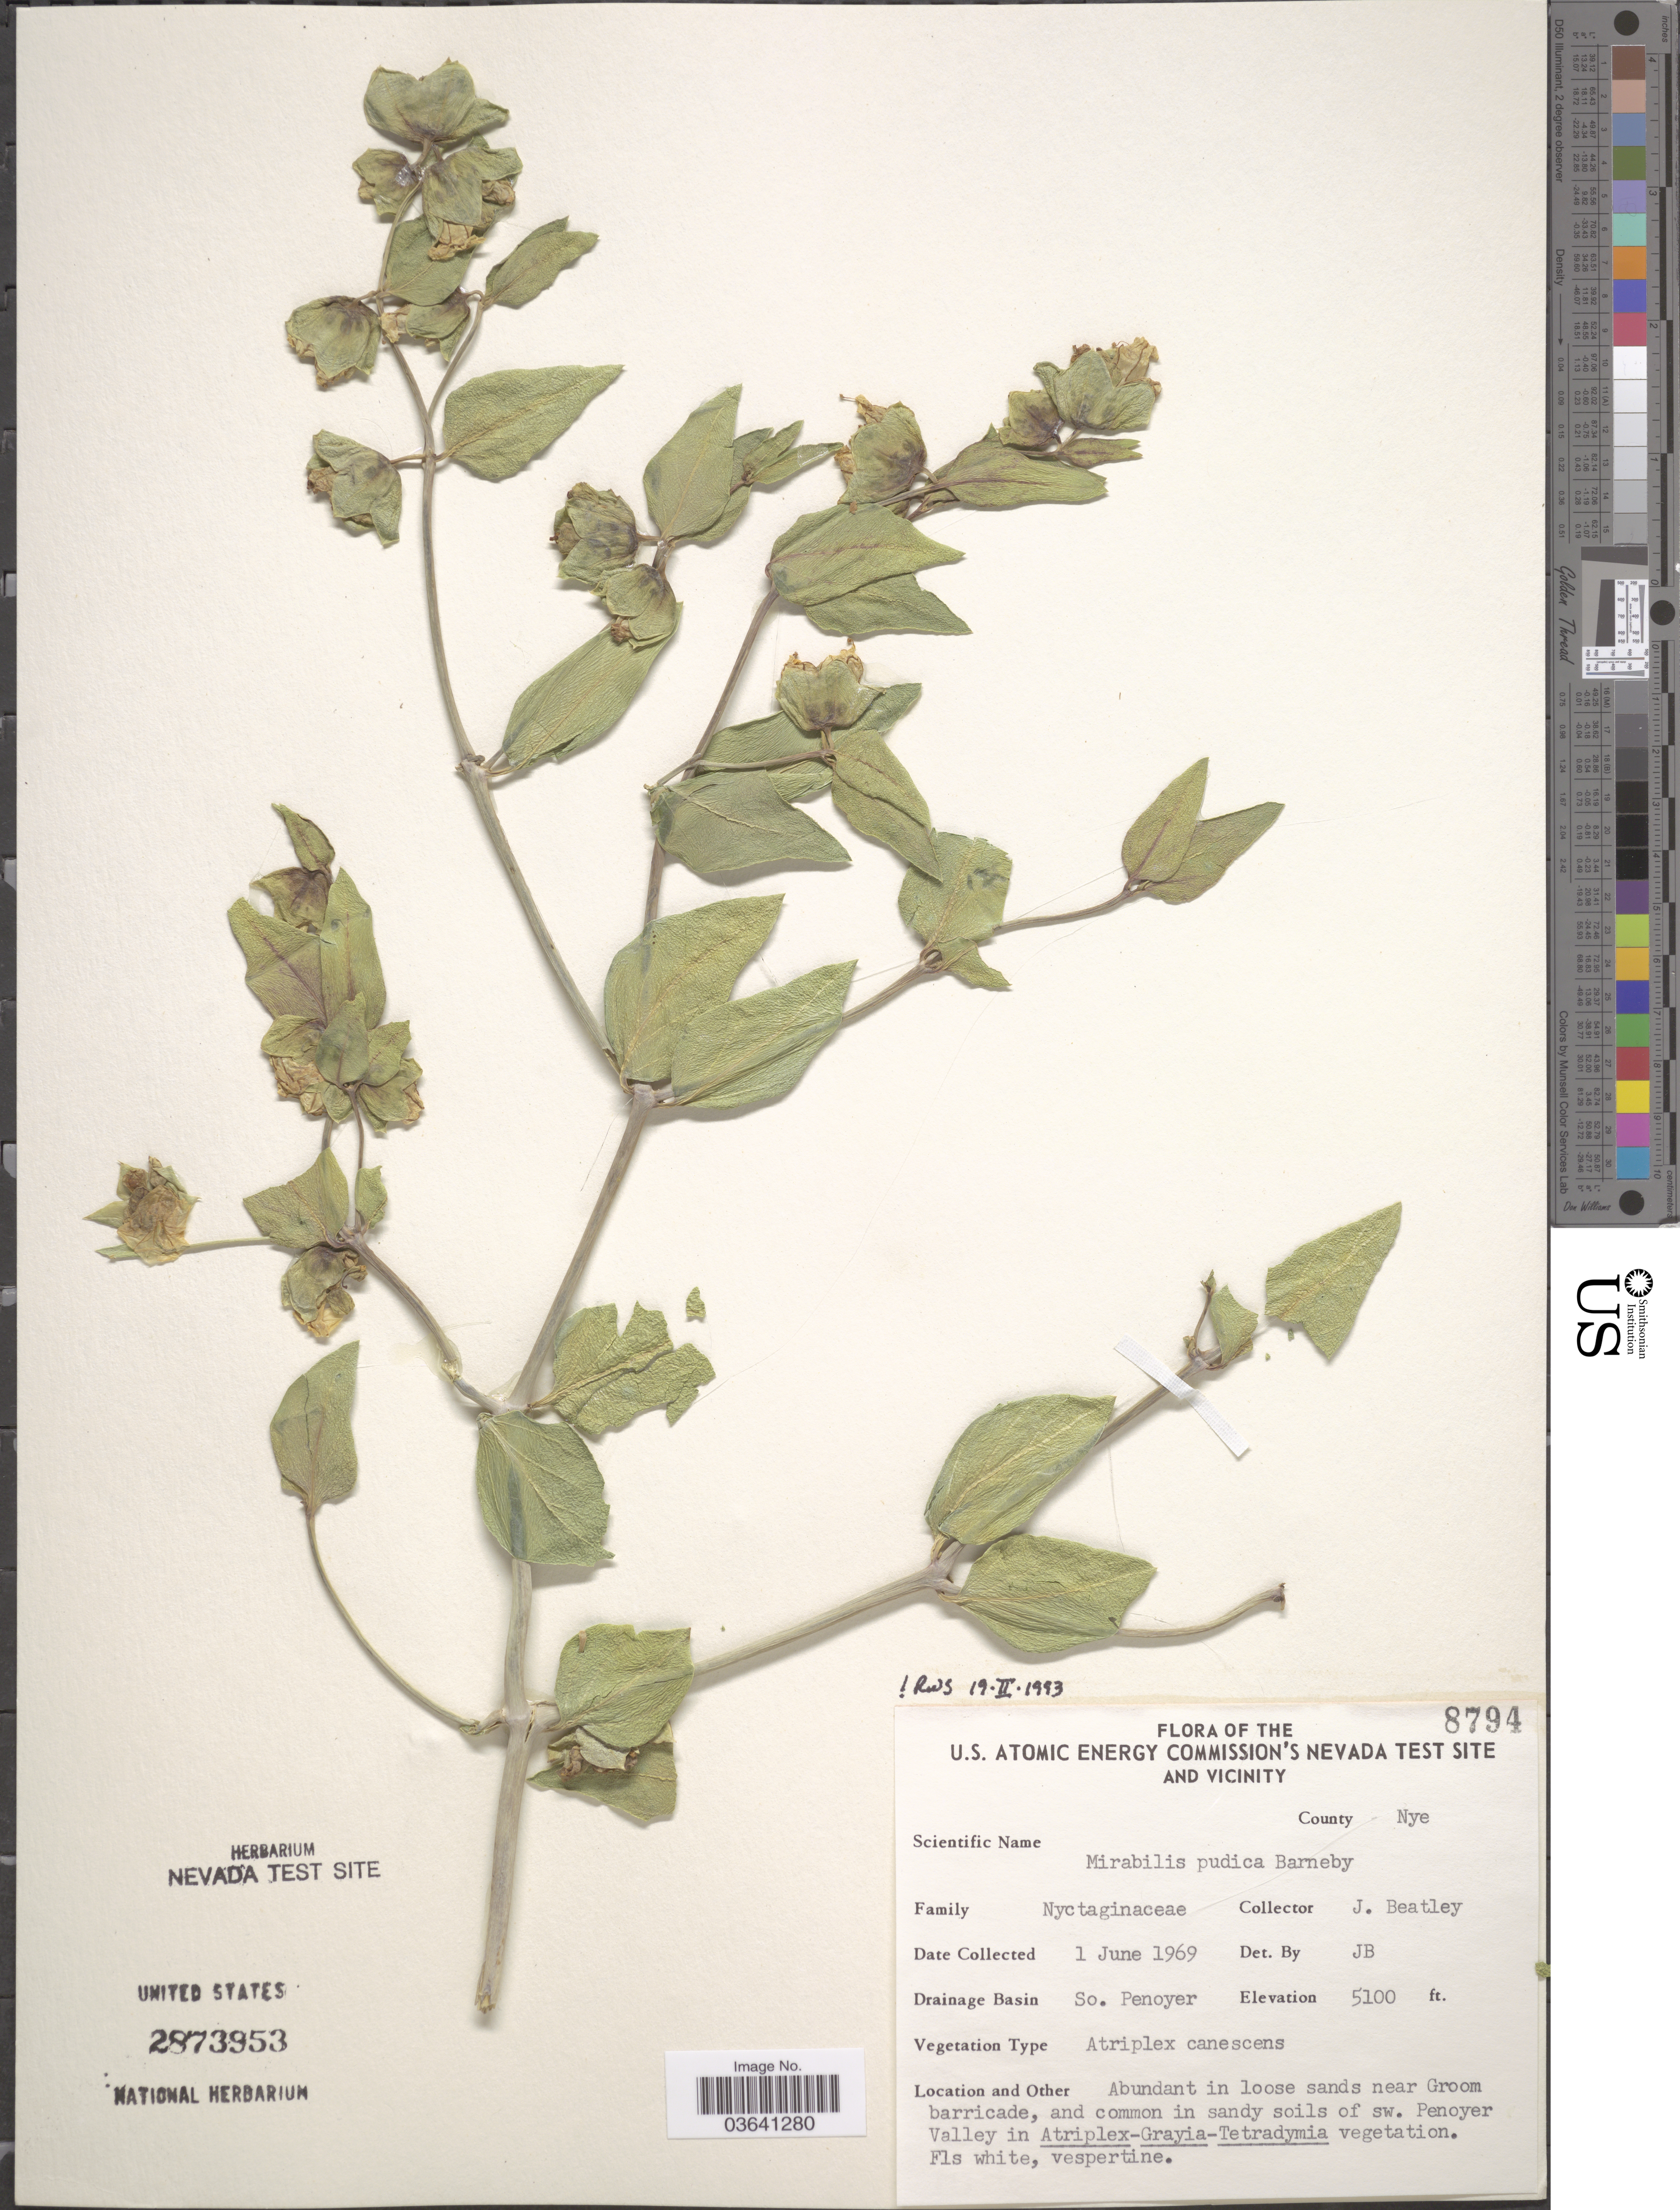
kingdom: Plantae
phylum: Tracheophyta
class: Magnoliopsida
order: Caryophyllales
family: Nyctaginaceae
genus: Mirabilis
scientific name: Mirabilis pudica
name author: Barneby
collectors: J. C. Beatley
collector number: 8794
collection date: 1969-06-01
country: United States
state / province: Nevada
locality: U.S. Atomic Energy Commission's Nevada Test Site and Vicinity. County Nye. Drainage Basin So. Penoyer. Near Groom barricade, sw. Penoyer Valley.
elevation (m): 1554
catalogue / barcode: US 2873953